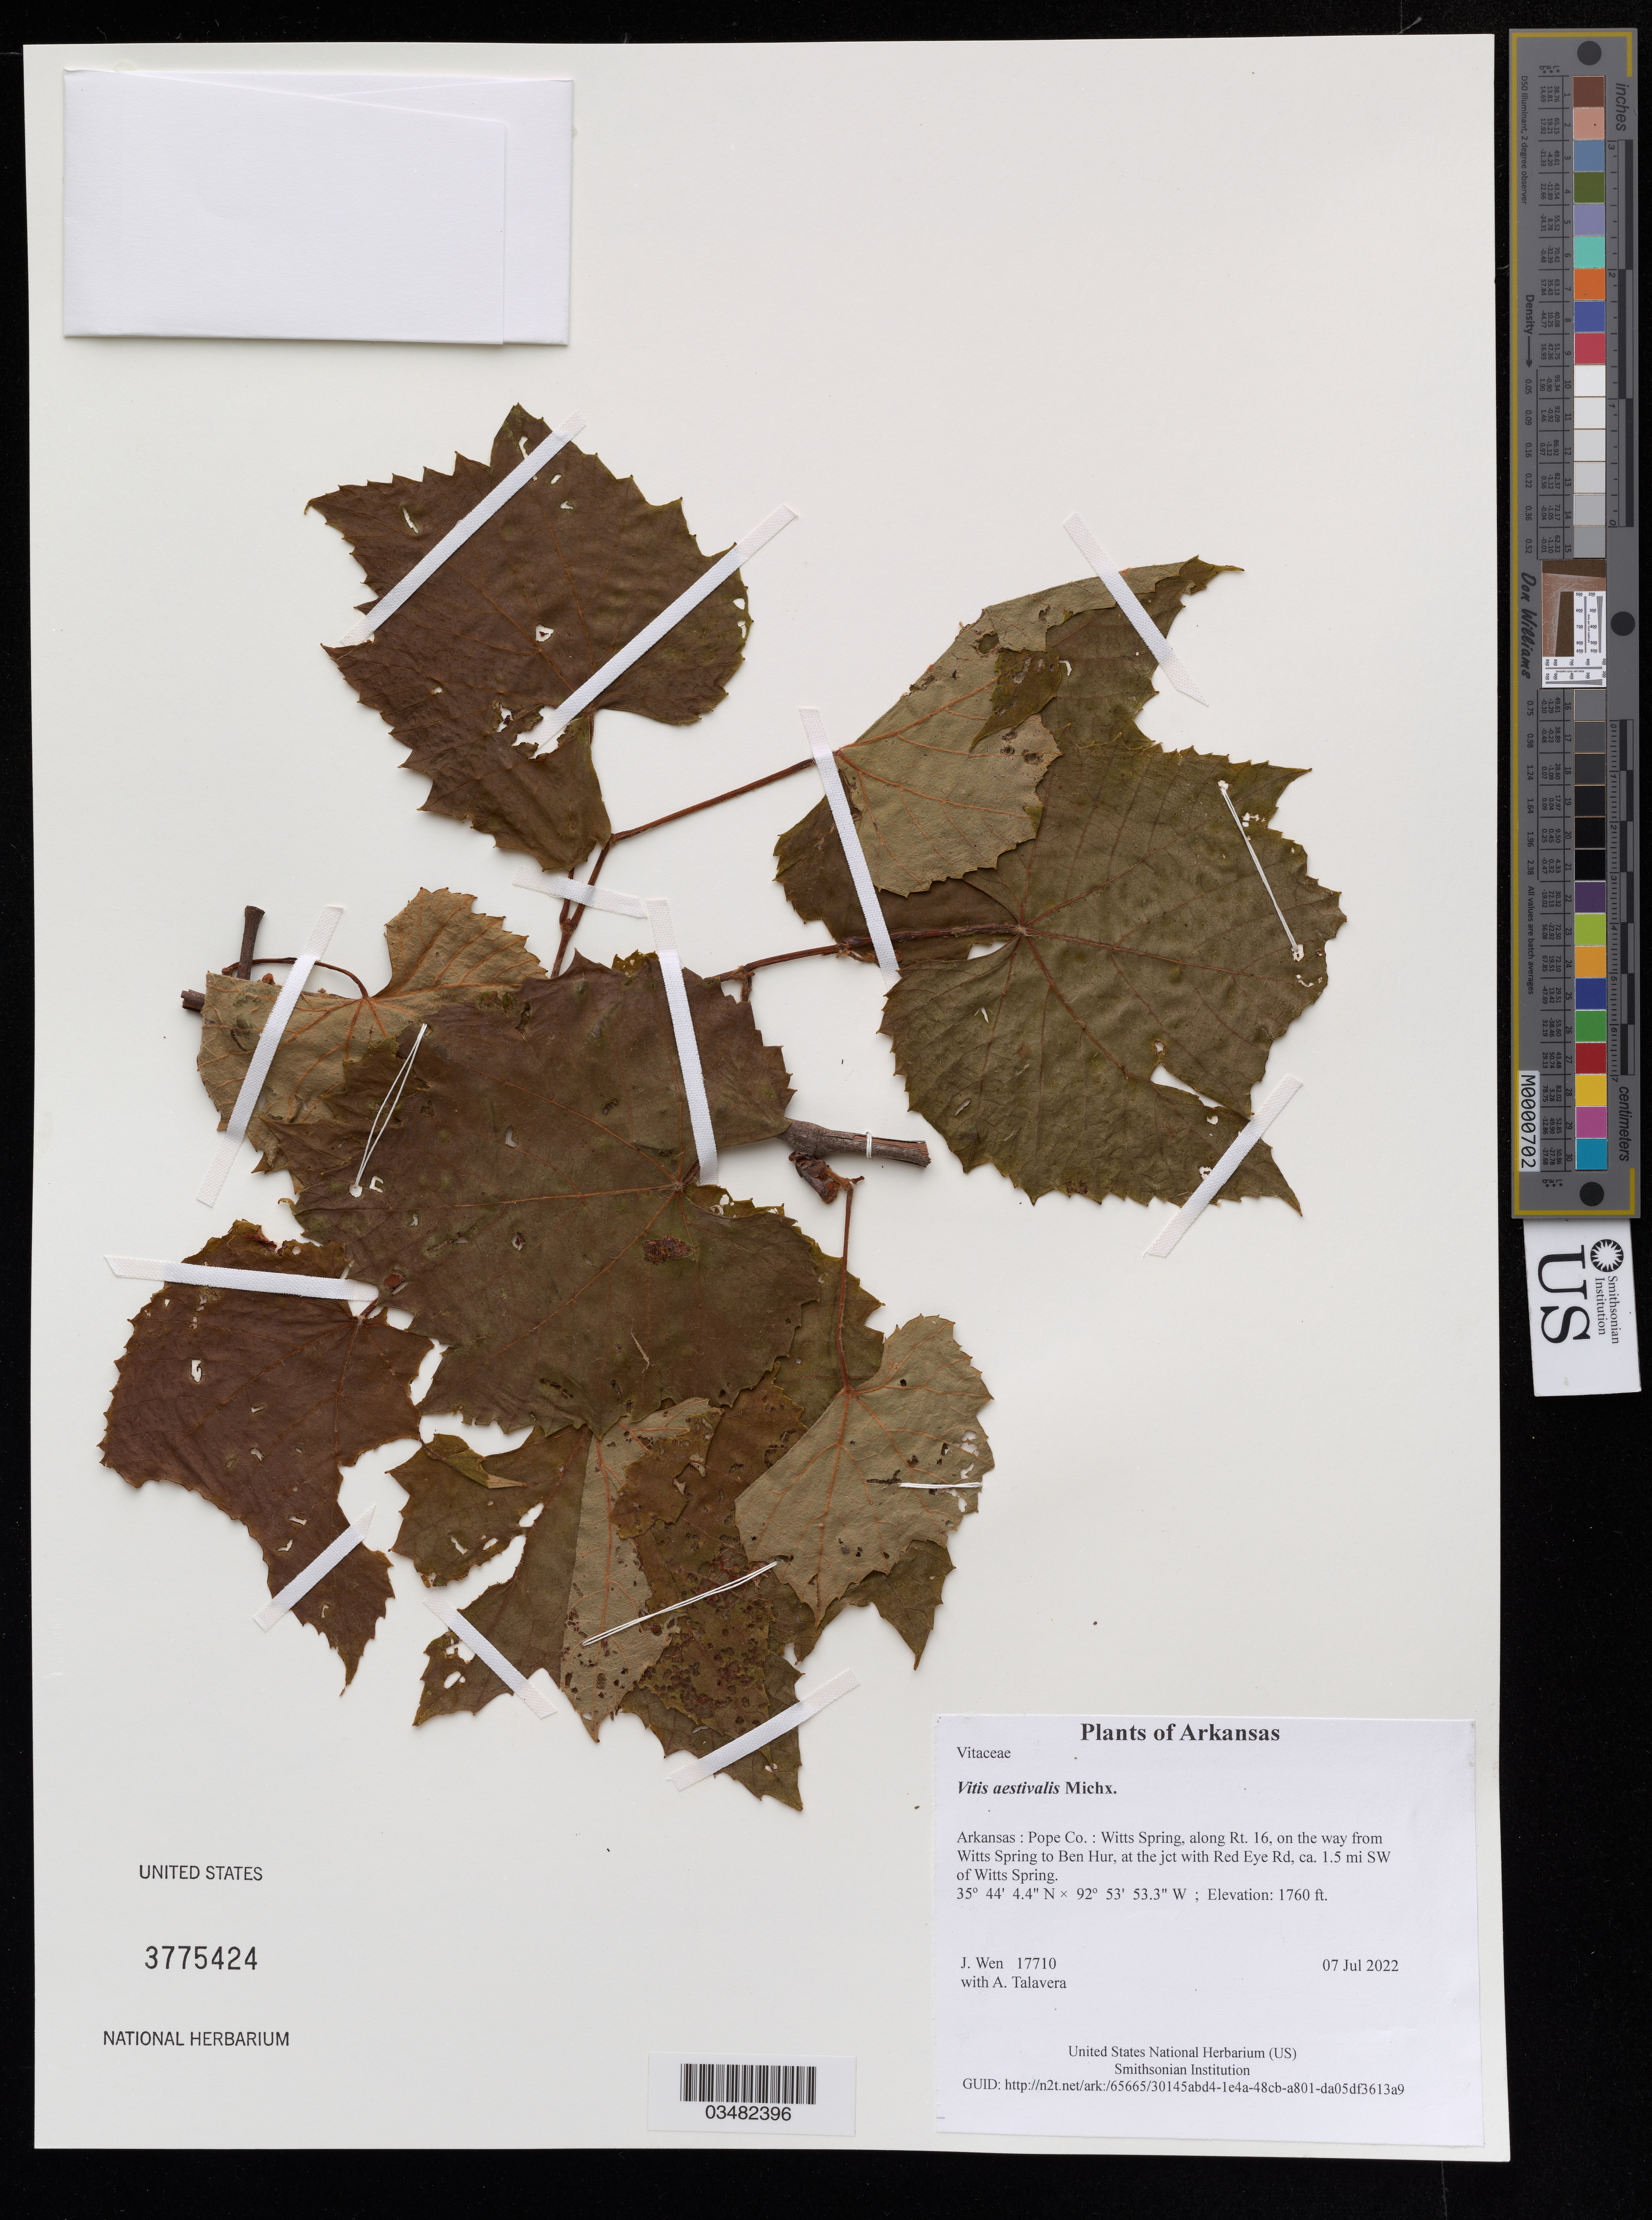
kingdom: Plantae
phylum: Tracheophyta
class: Magnoliopsida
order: Vitales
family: Vitaceae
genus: Vitis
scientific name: Vitis aestivalis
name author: Michx.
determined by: Wen, Jun, (BOT), Smithsonian Institution - National Museum of Natural History (UNITED STATES)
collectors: J. Wen & A. Talavera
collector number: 17710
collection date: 2022-07-07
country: United States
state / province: Arkansas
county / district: Pope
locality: Witts Spring, along Rt. 16, on the way from Witts Spring to Ben Hur, at the jct with Red Eye Rd, ca. 1.5 mi SW of Witts Spring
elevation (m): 536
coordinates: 35 44.074 N, 92 53. 889 W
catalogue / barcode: US 3775424